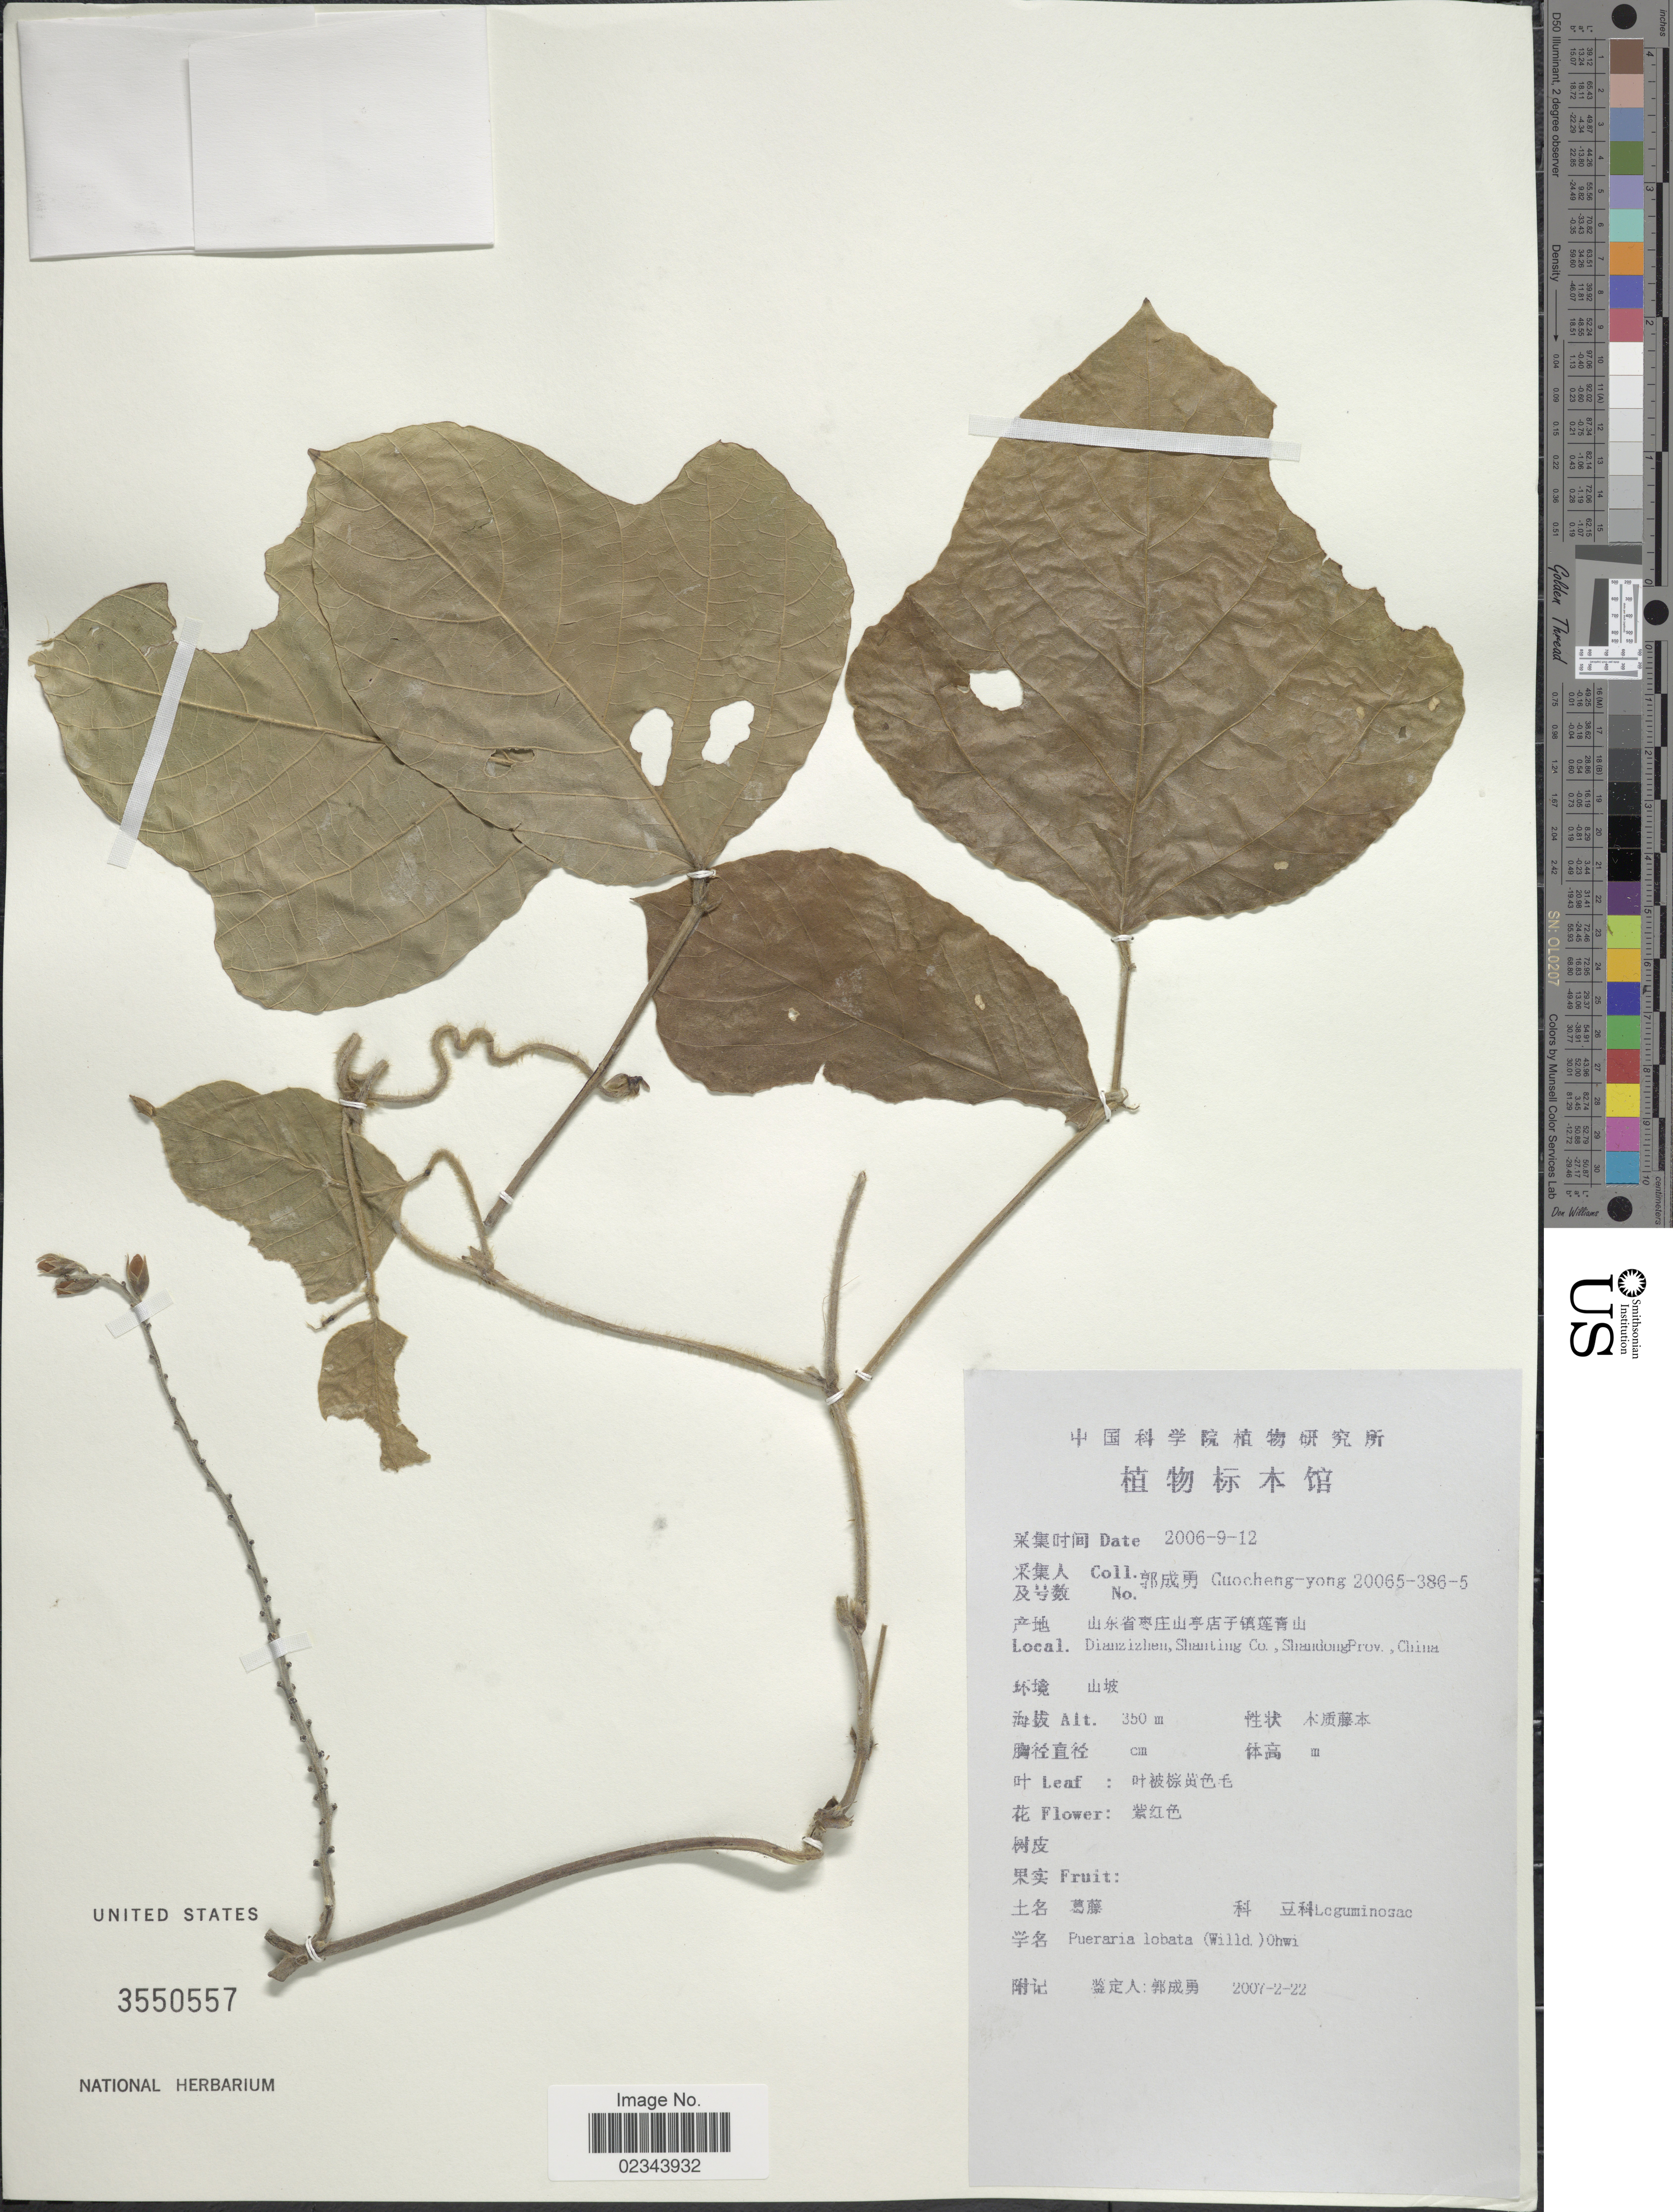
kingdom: Plantae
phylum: Tracheophyta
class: Magnoliopsida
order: Fabales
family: Fabaceae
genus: Pueraria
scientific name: Pueraria lobata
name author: (Willd.) Ohwi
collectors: Guo Chengyong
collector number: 20065-386-5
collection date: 2006-09-12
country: China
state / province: Shandong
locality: Dianzizhen, Shanting Co.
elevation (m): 350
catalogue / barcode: US 3550557